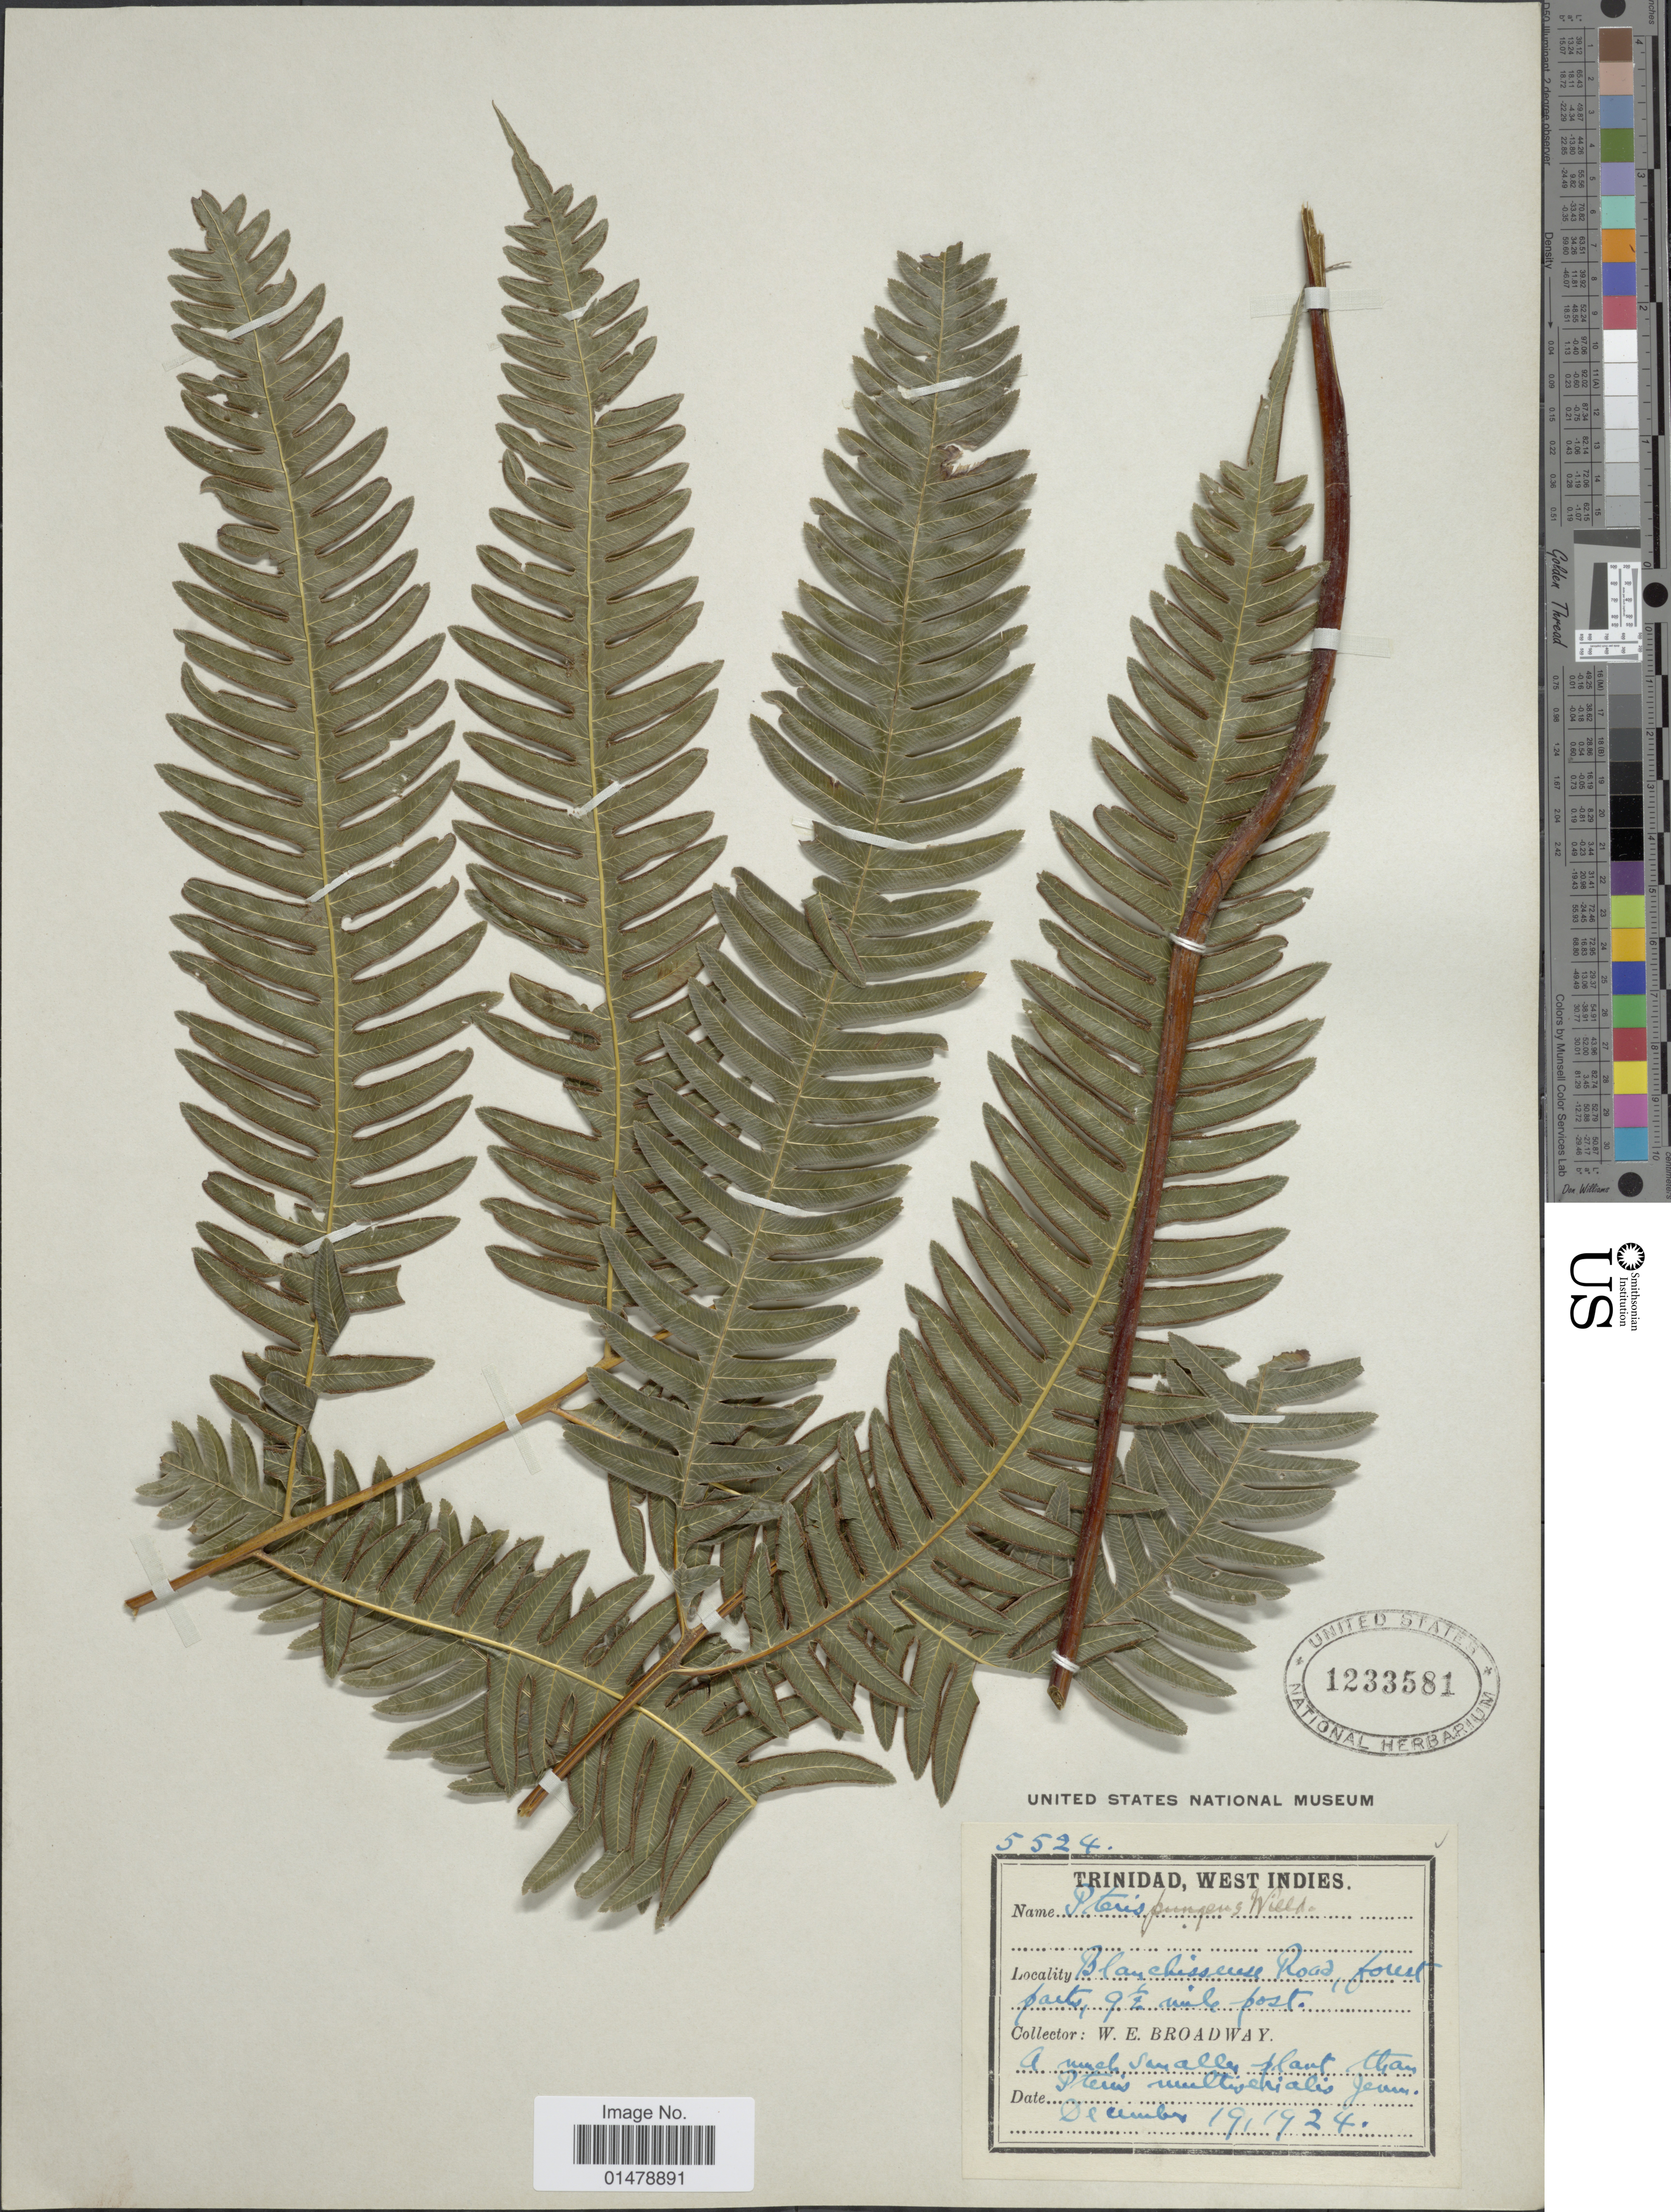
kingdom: Plantae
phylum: Tracheophyta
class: Polypodiopsida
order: Polypodiales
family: Pteridaceae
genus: Pteris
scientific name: Pteris pungens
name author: Willd.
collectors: W. E. Broadway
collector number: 5524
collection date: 1924-12-19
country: Trinidad and Tobago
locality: Trinidad, West Indies. Blanchisseuse Road, forest parts, 9½ mile post.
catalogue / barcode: US 1233581